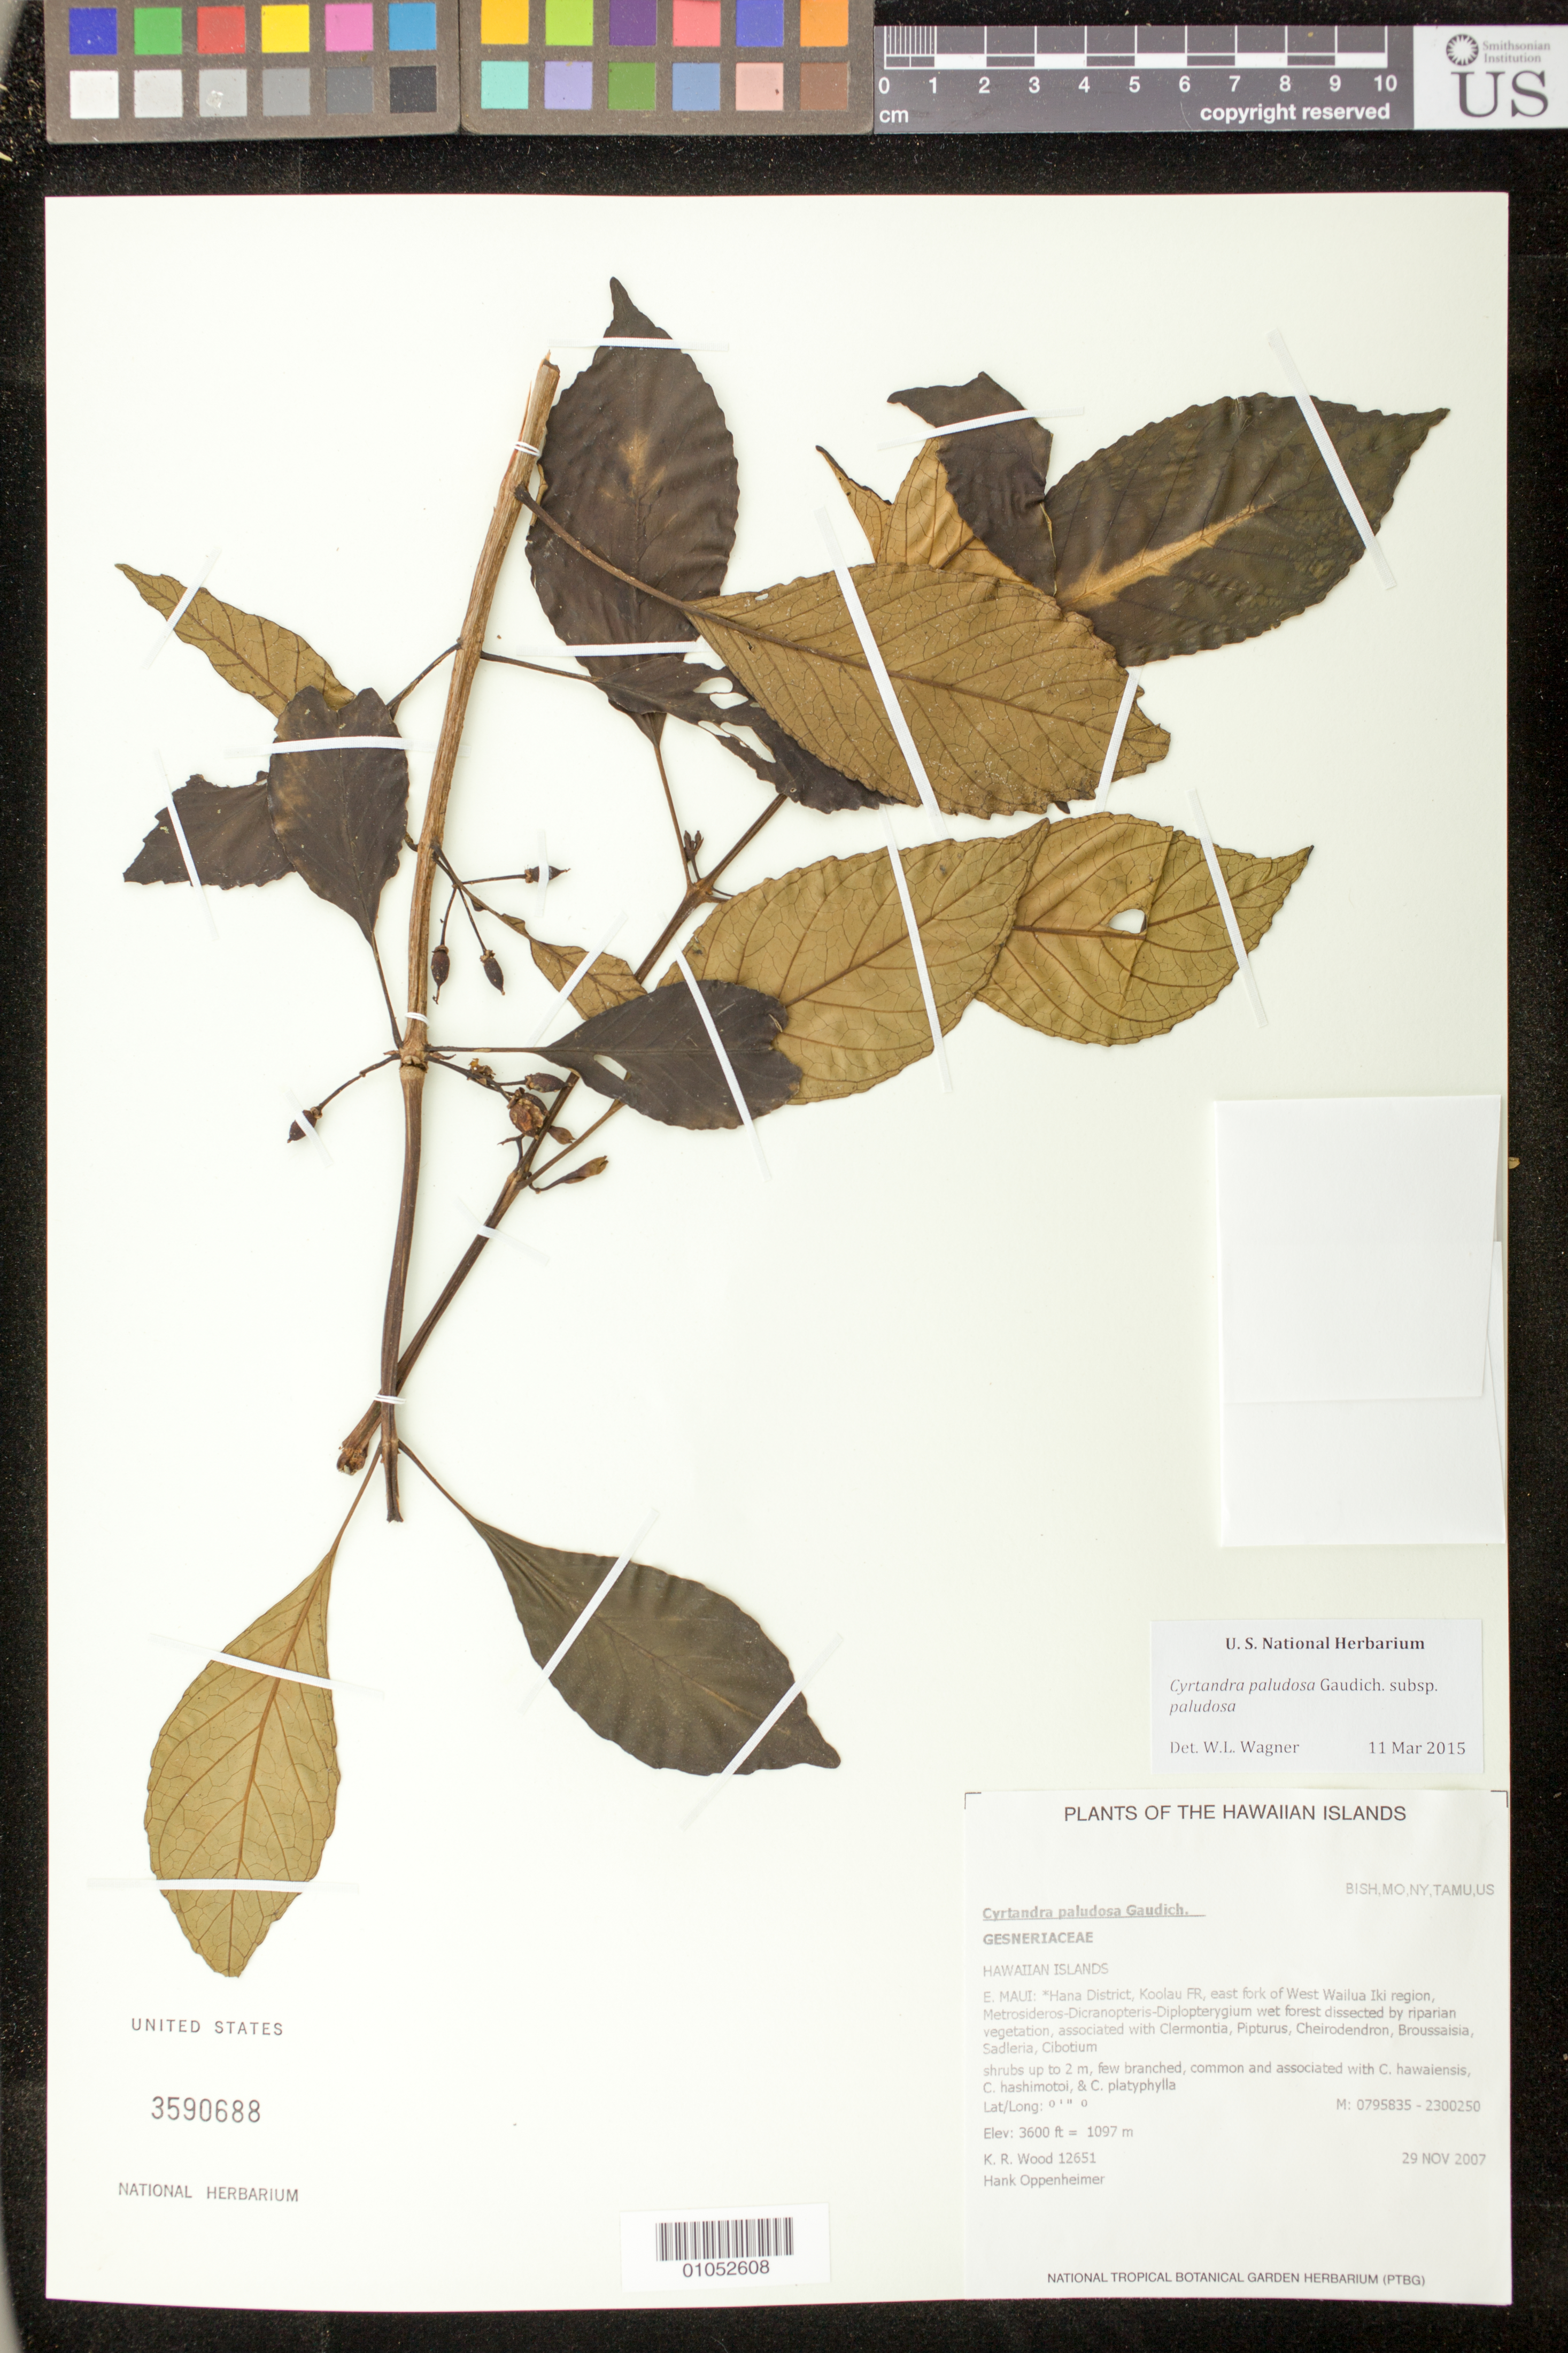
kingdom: Plantae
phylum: Tracheophyta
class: Magnoliopsida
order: Lamiales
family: Gesneriaceae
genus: Cyrtandra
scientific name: Cyrtandra paludosa var. paludosa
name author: Gaudich.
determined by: Wagner, W. L., (BOT), Smithsonian Institution - National Museum of Natural History (UNITED STATES)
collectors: K. R. Wood & H. Oppenheimer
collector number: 12651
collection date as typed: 29 Nov 2007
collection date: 2007-11-29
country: United States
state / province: Hawaii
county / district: Maui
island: Maui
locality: East Maui, Hamakua District, Koolau FR, east fork of West Wailua Iki region.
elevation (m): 1097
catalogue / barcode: US 3590688